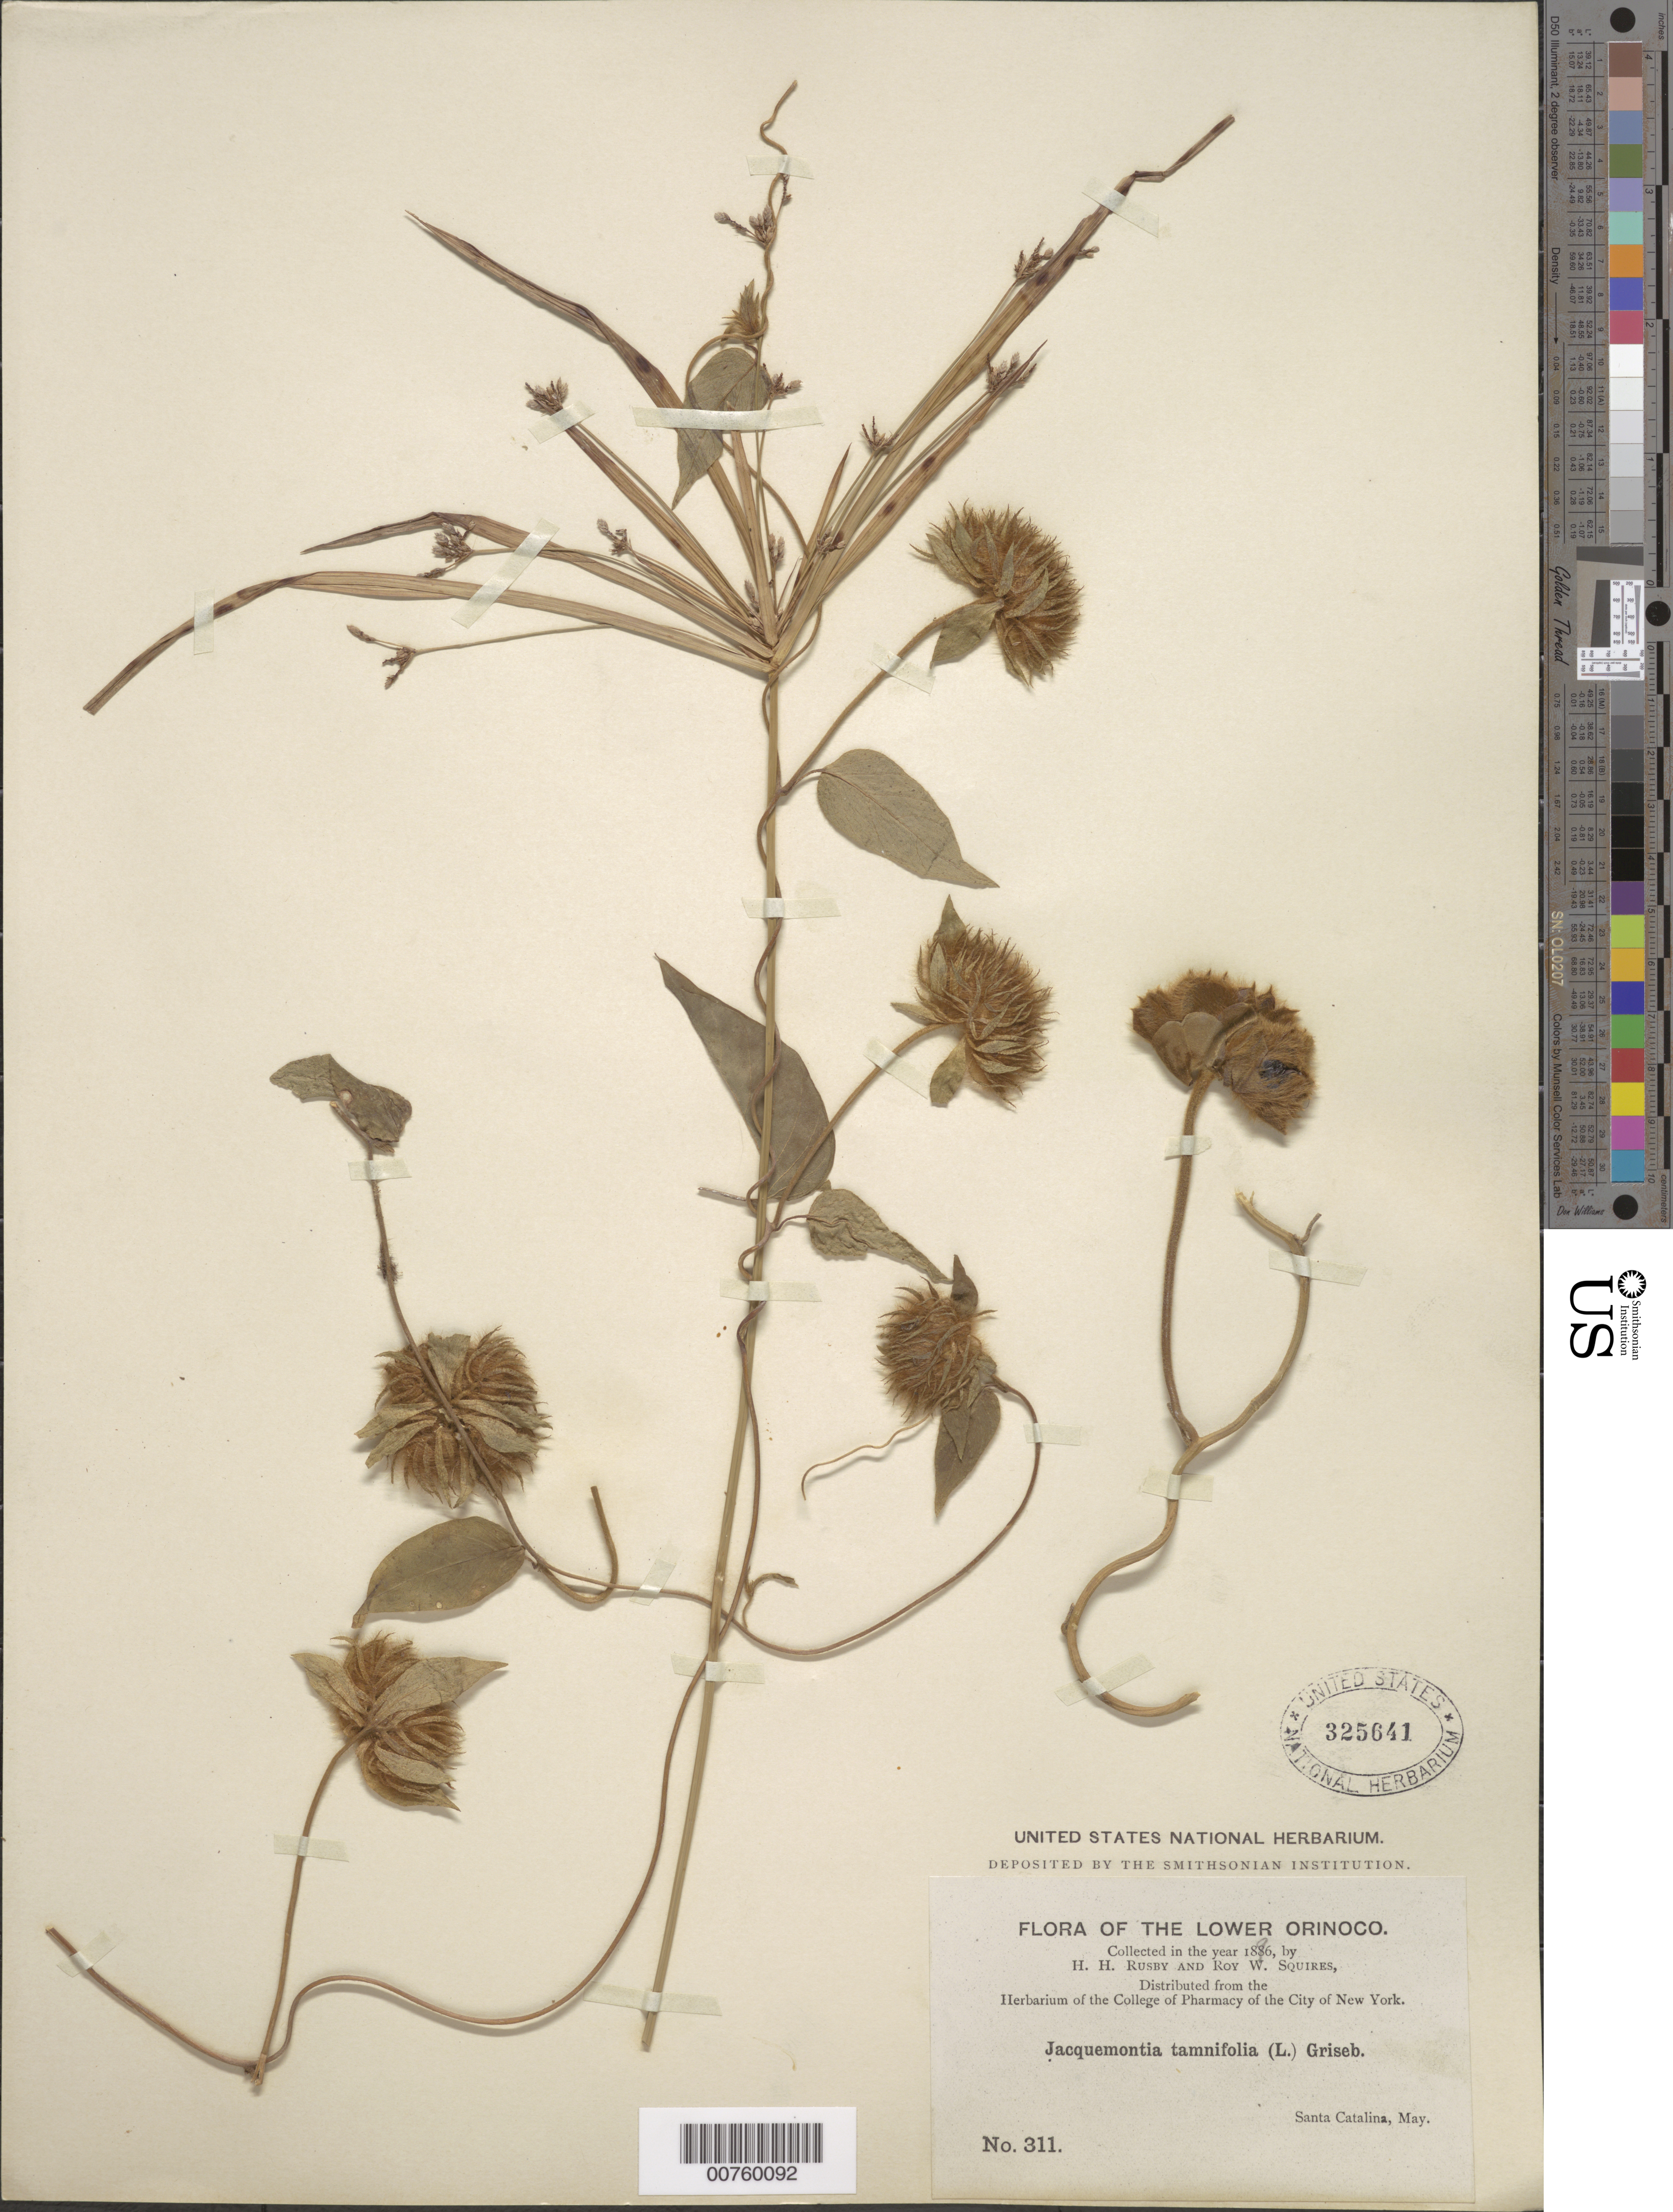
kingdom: Plantae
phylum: Tracheophyta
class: Magnoliopsida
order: Solanales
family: Convolvulaceae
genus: Jacquemontia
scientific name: Jacquemontia tamnifolia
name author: (L.) Griseb.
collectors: H. H. Rusby & R. Squires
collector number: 311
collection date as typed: May 1896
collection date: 1896-05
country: Venezuela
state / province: Delta Amacuro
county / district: Tucupita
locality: Lower Orinoco, Santa Catalina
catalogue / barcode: US 325641